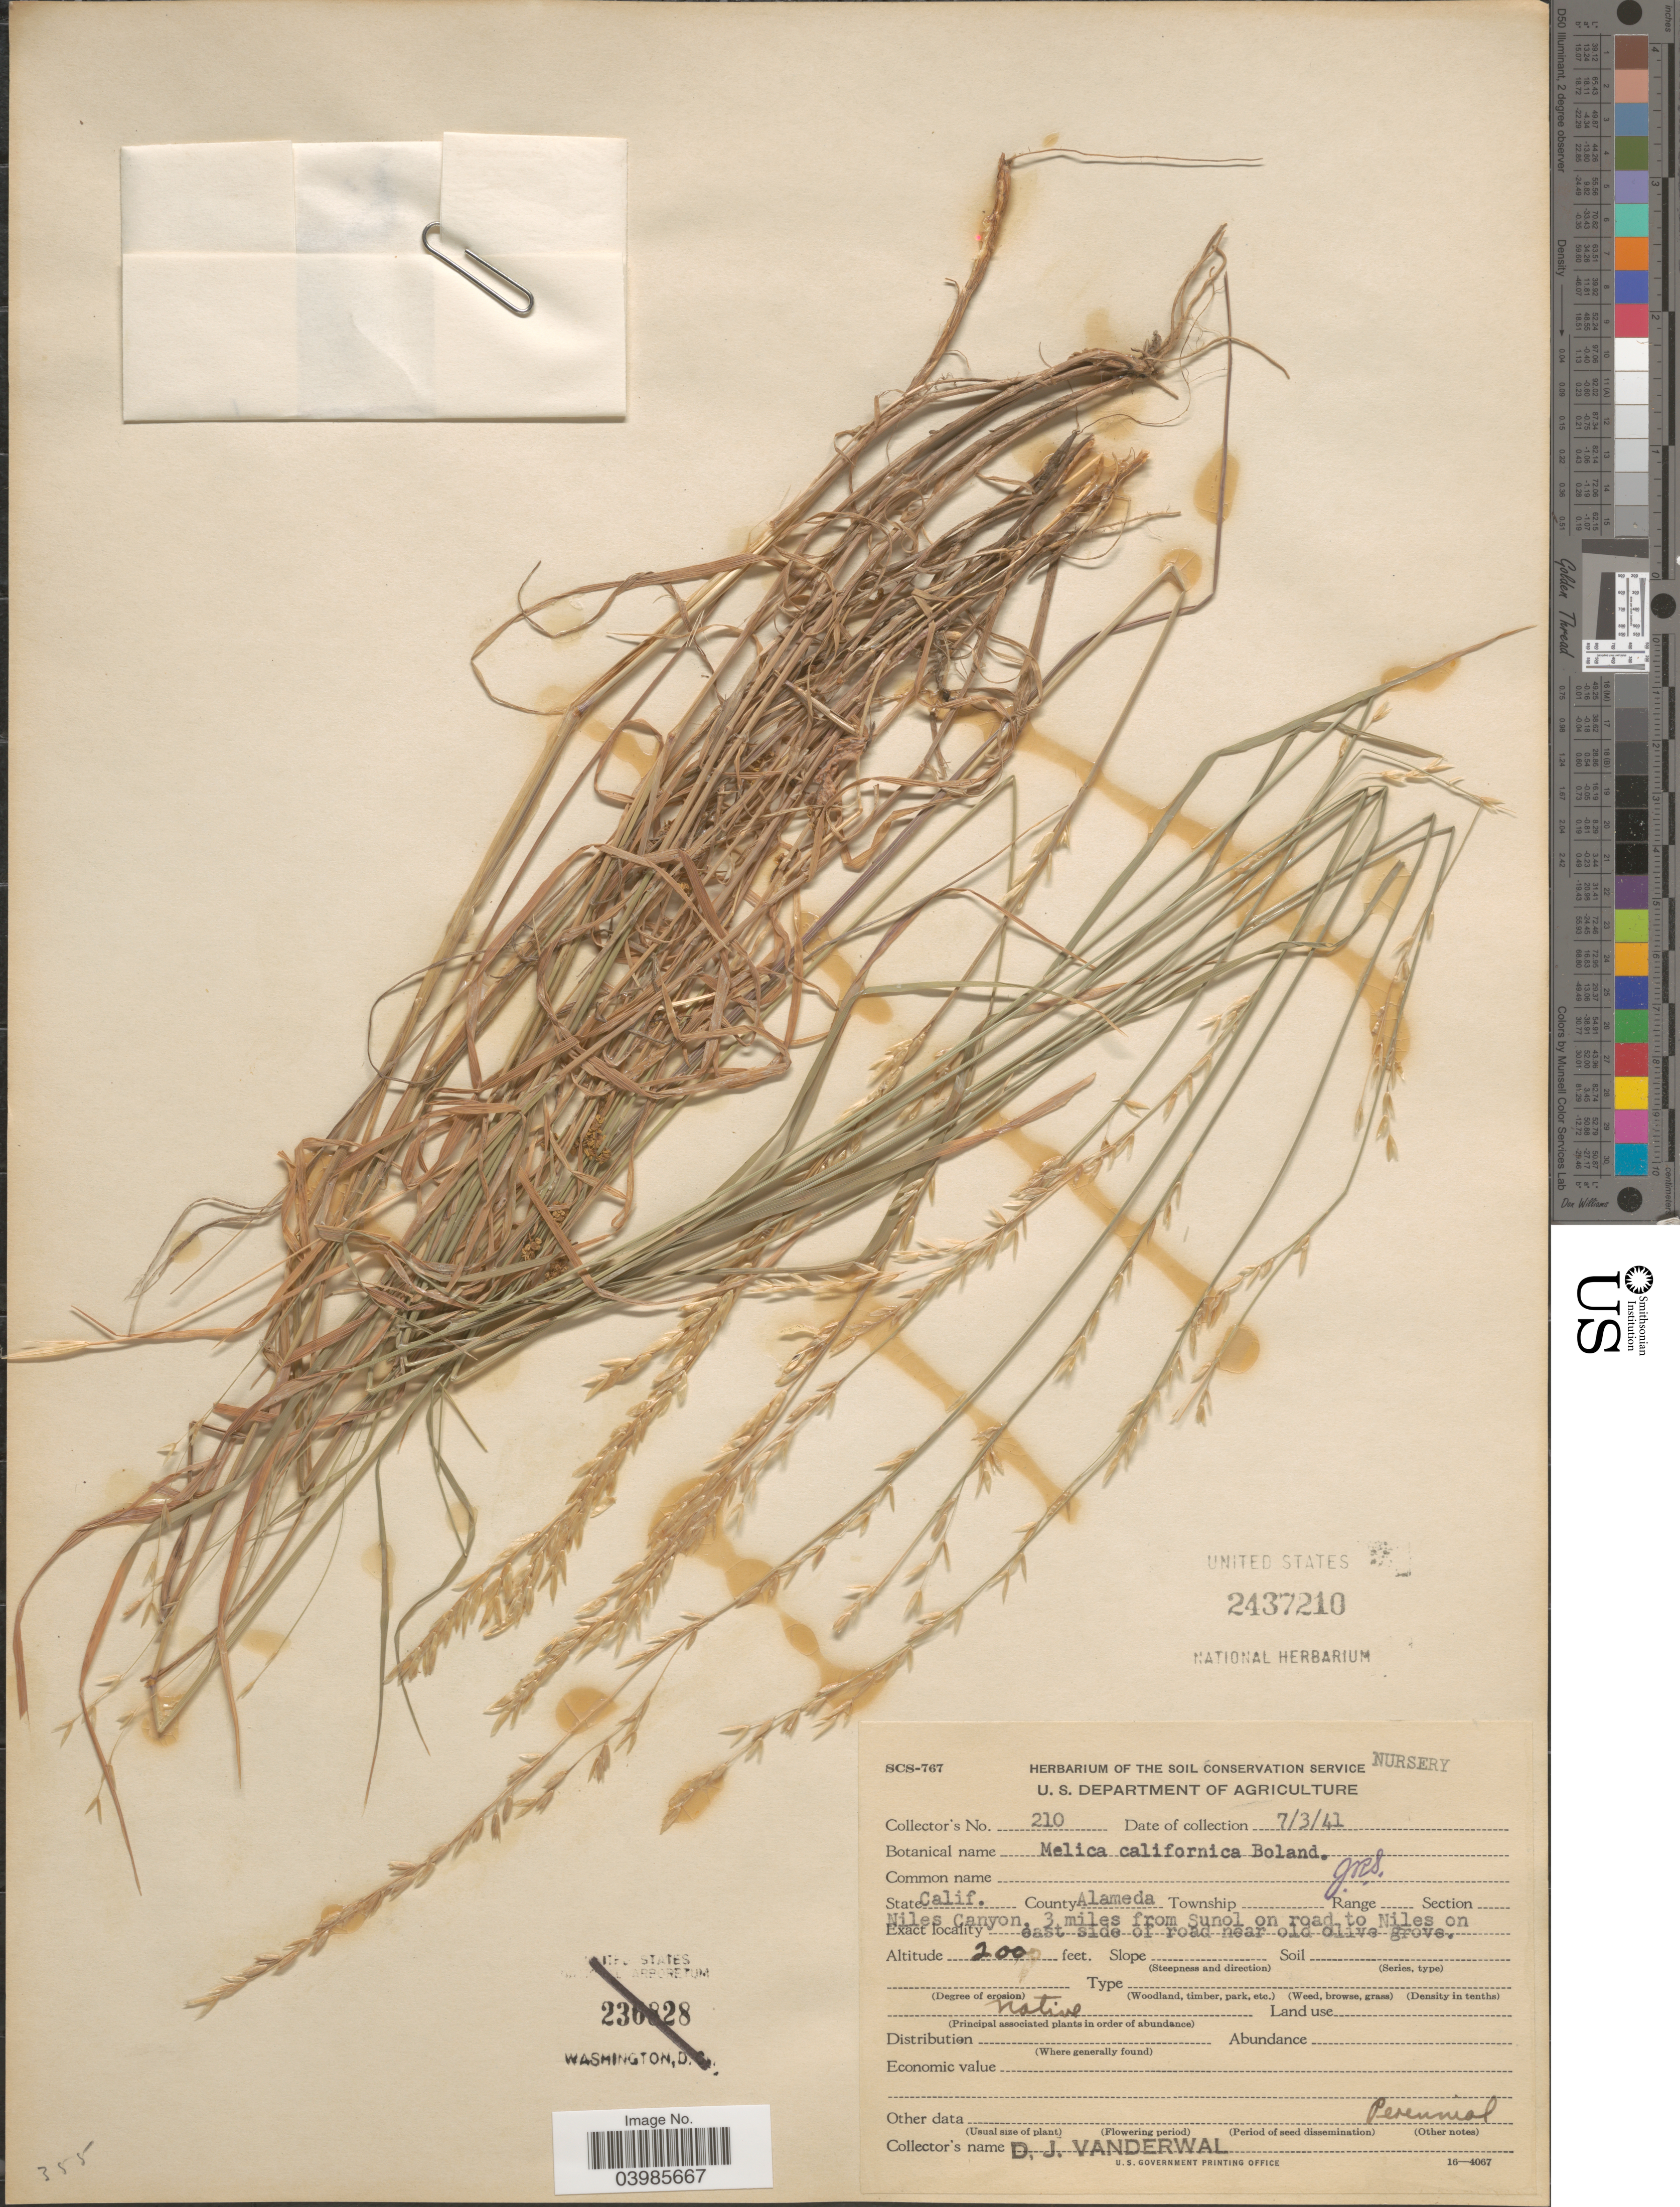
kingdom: Plantae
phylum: Tracheophyta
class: Liliopsida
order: Poales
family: Poaceae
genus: Melica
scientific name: Melica californica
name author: Scribn.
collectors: D. Vanderwal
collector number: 210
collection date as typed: Transcribed d/m/y: 3/7/41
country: United States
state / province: California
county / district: Alameda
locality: County Alameda. Niles Canyon. 3 miles from Sunol on road to Niles on east side of road near old olive grove.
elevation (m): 61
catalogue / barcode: US 2437210